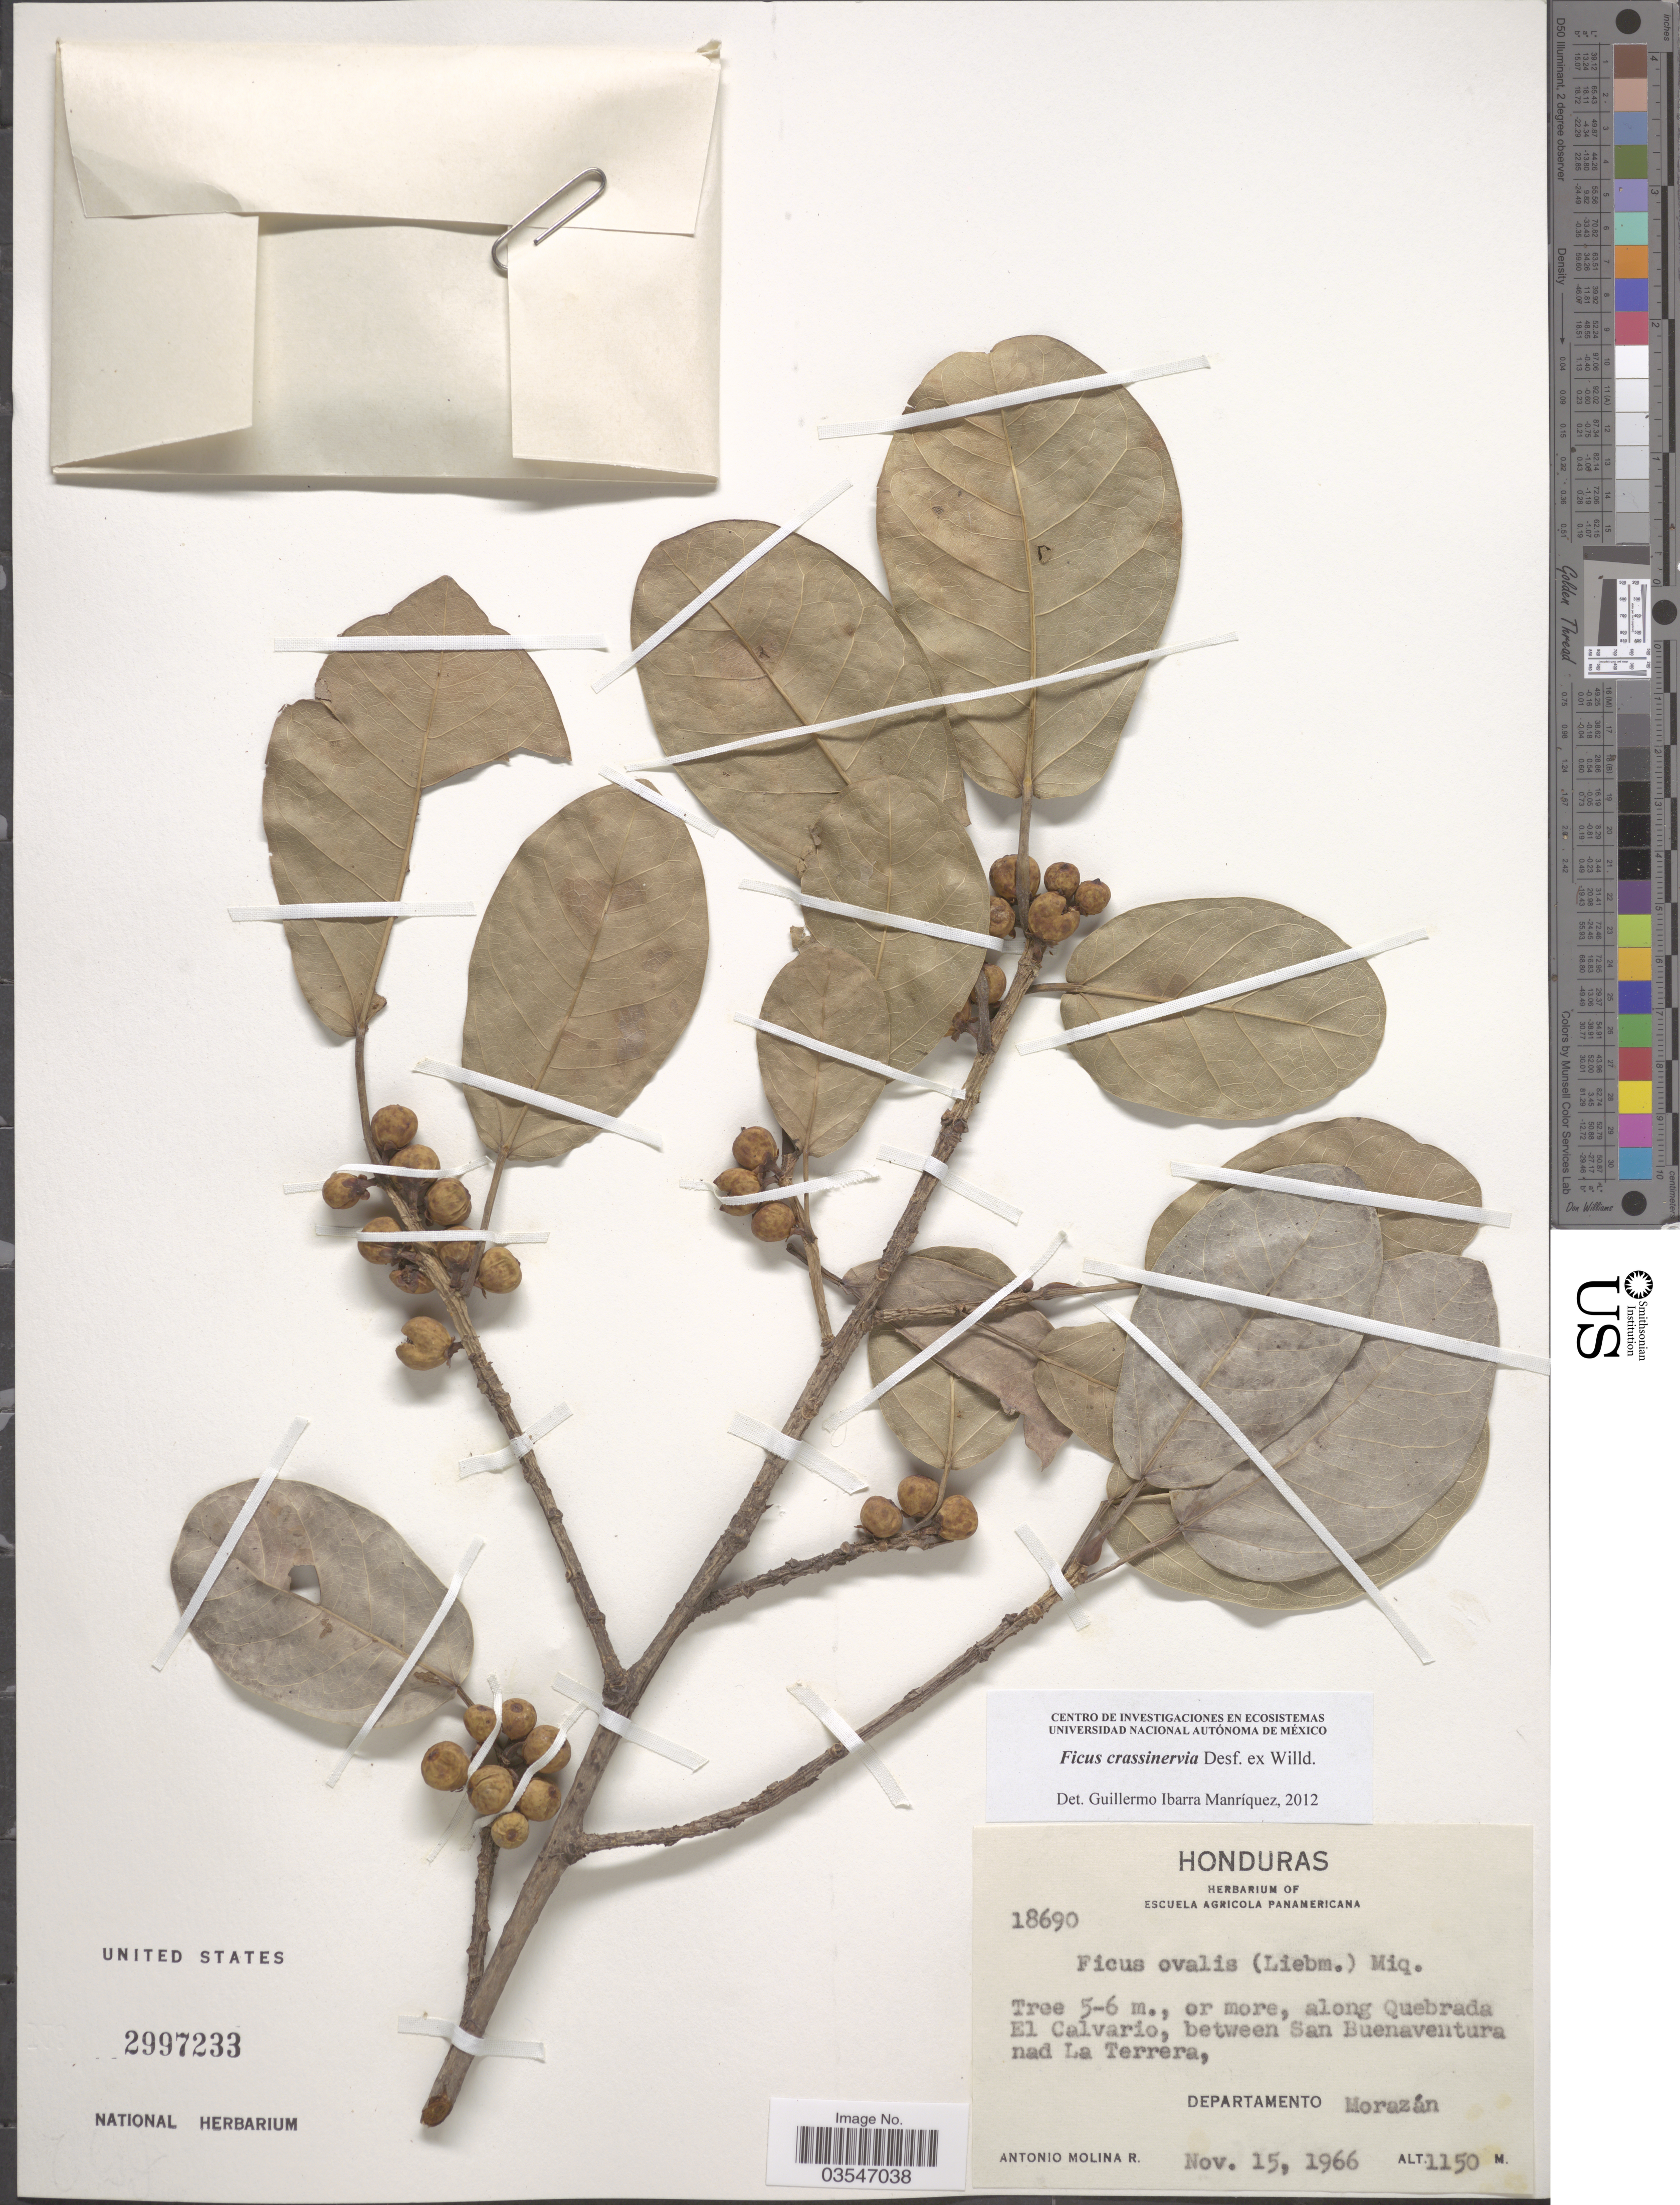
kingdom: Plantae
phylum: Tracheophyta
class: Magnoliopsida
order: Rosales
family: Moraceae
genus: Ficus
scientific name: Ficus crassinervia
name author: Desf. ex Willd.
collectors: A. Molina R.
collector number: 18690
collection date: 1966-11-15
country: El Salvador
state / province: Morazan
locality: Along Quebrada El Calvario, between San Buenaventura nad La Terrera, Departamento Morazán.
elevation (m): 1150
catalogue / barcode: US 2997233